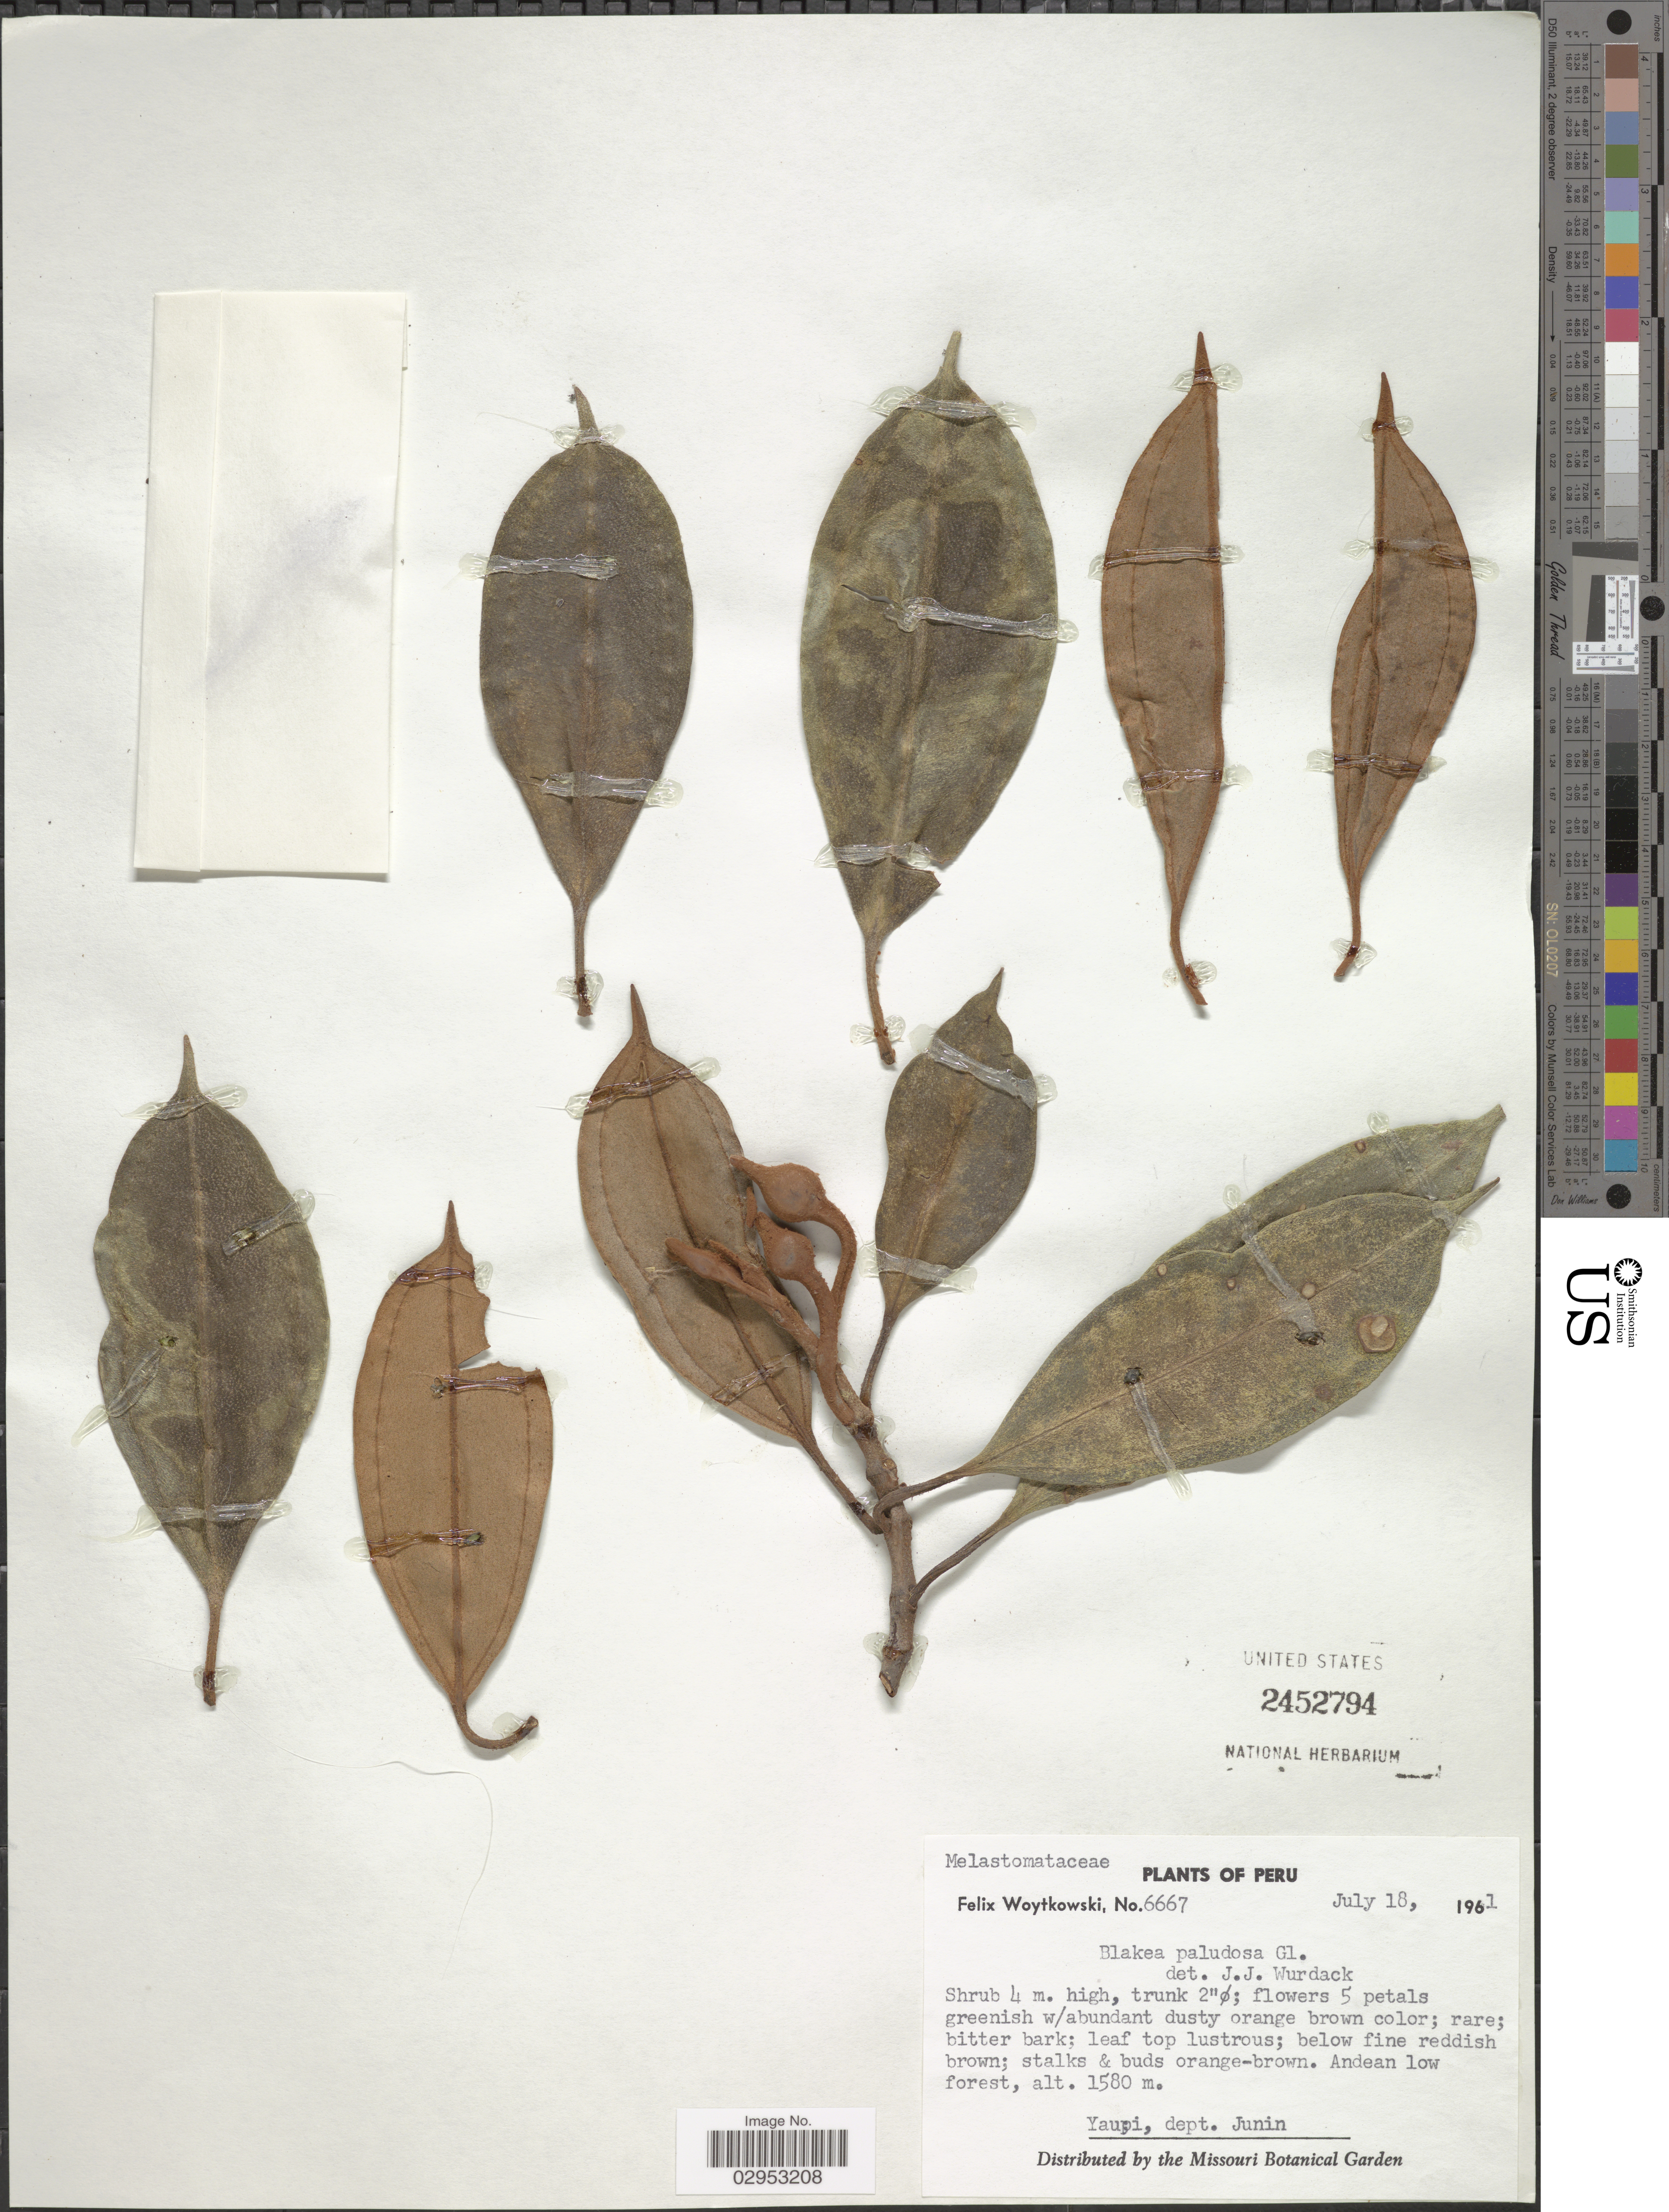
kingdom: Plantae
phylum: Tracheophyta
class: Magnoliopsida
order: Myrtales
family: Melastomataceae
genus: Blakea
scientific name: Blakea paludosa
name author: Gleason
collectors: F. Woytkowski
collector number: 6667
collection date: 1961-07-18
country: Peru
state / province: Junín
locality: Yaupi, dept. Junin.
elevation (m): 1580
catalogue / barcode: US 2452794